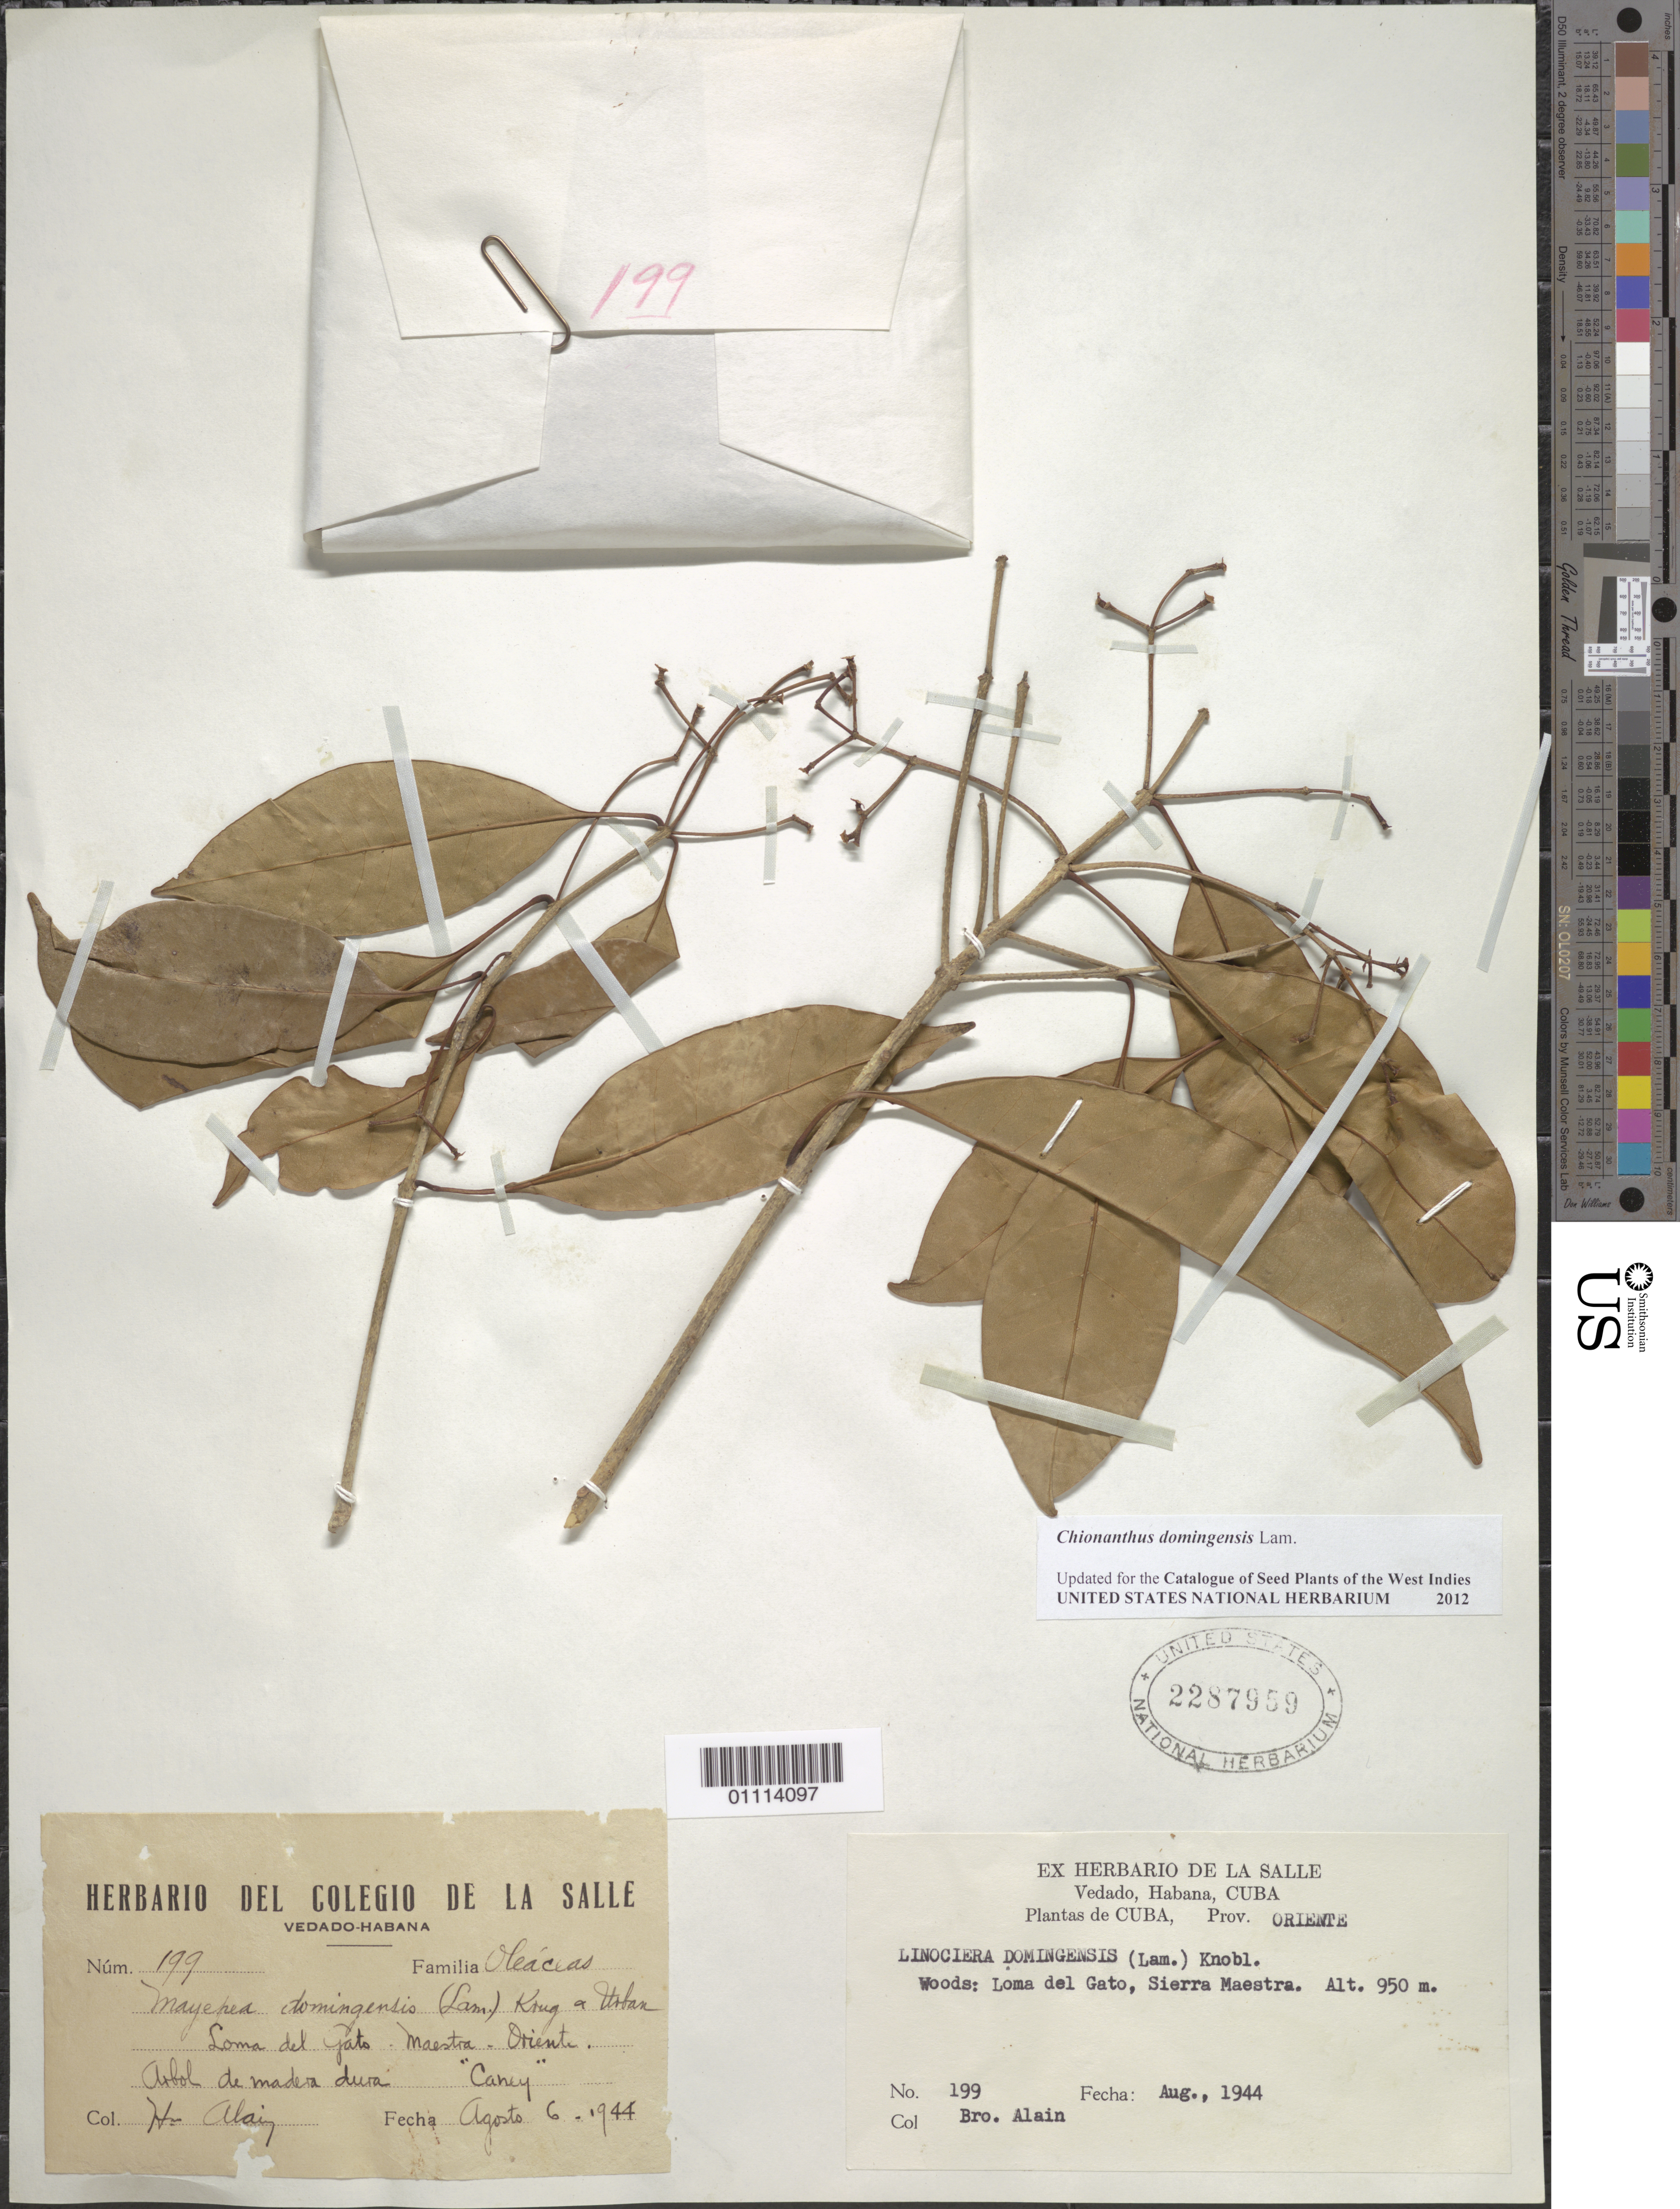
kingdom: Plantae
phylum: Tracheophyta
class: Magnoliopsida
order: Lamiales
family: Oleaceae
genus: Linociera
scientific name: Linociera domingensis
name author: (Lam.) Knobl.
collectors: A. H. Liogier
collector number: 199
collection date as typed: Aug 1944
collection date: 1944-08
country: Cuba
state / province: Santiago de Cuba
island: Cuba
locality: Woods: Loma del Gato, Sierra Maestra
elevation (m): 950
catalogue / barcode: US 2287959